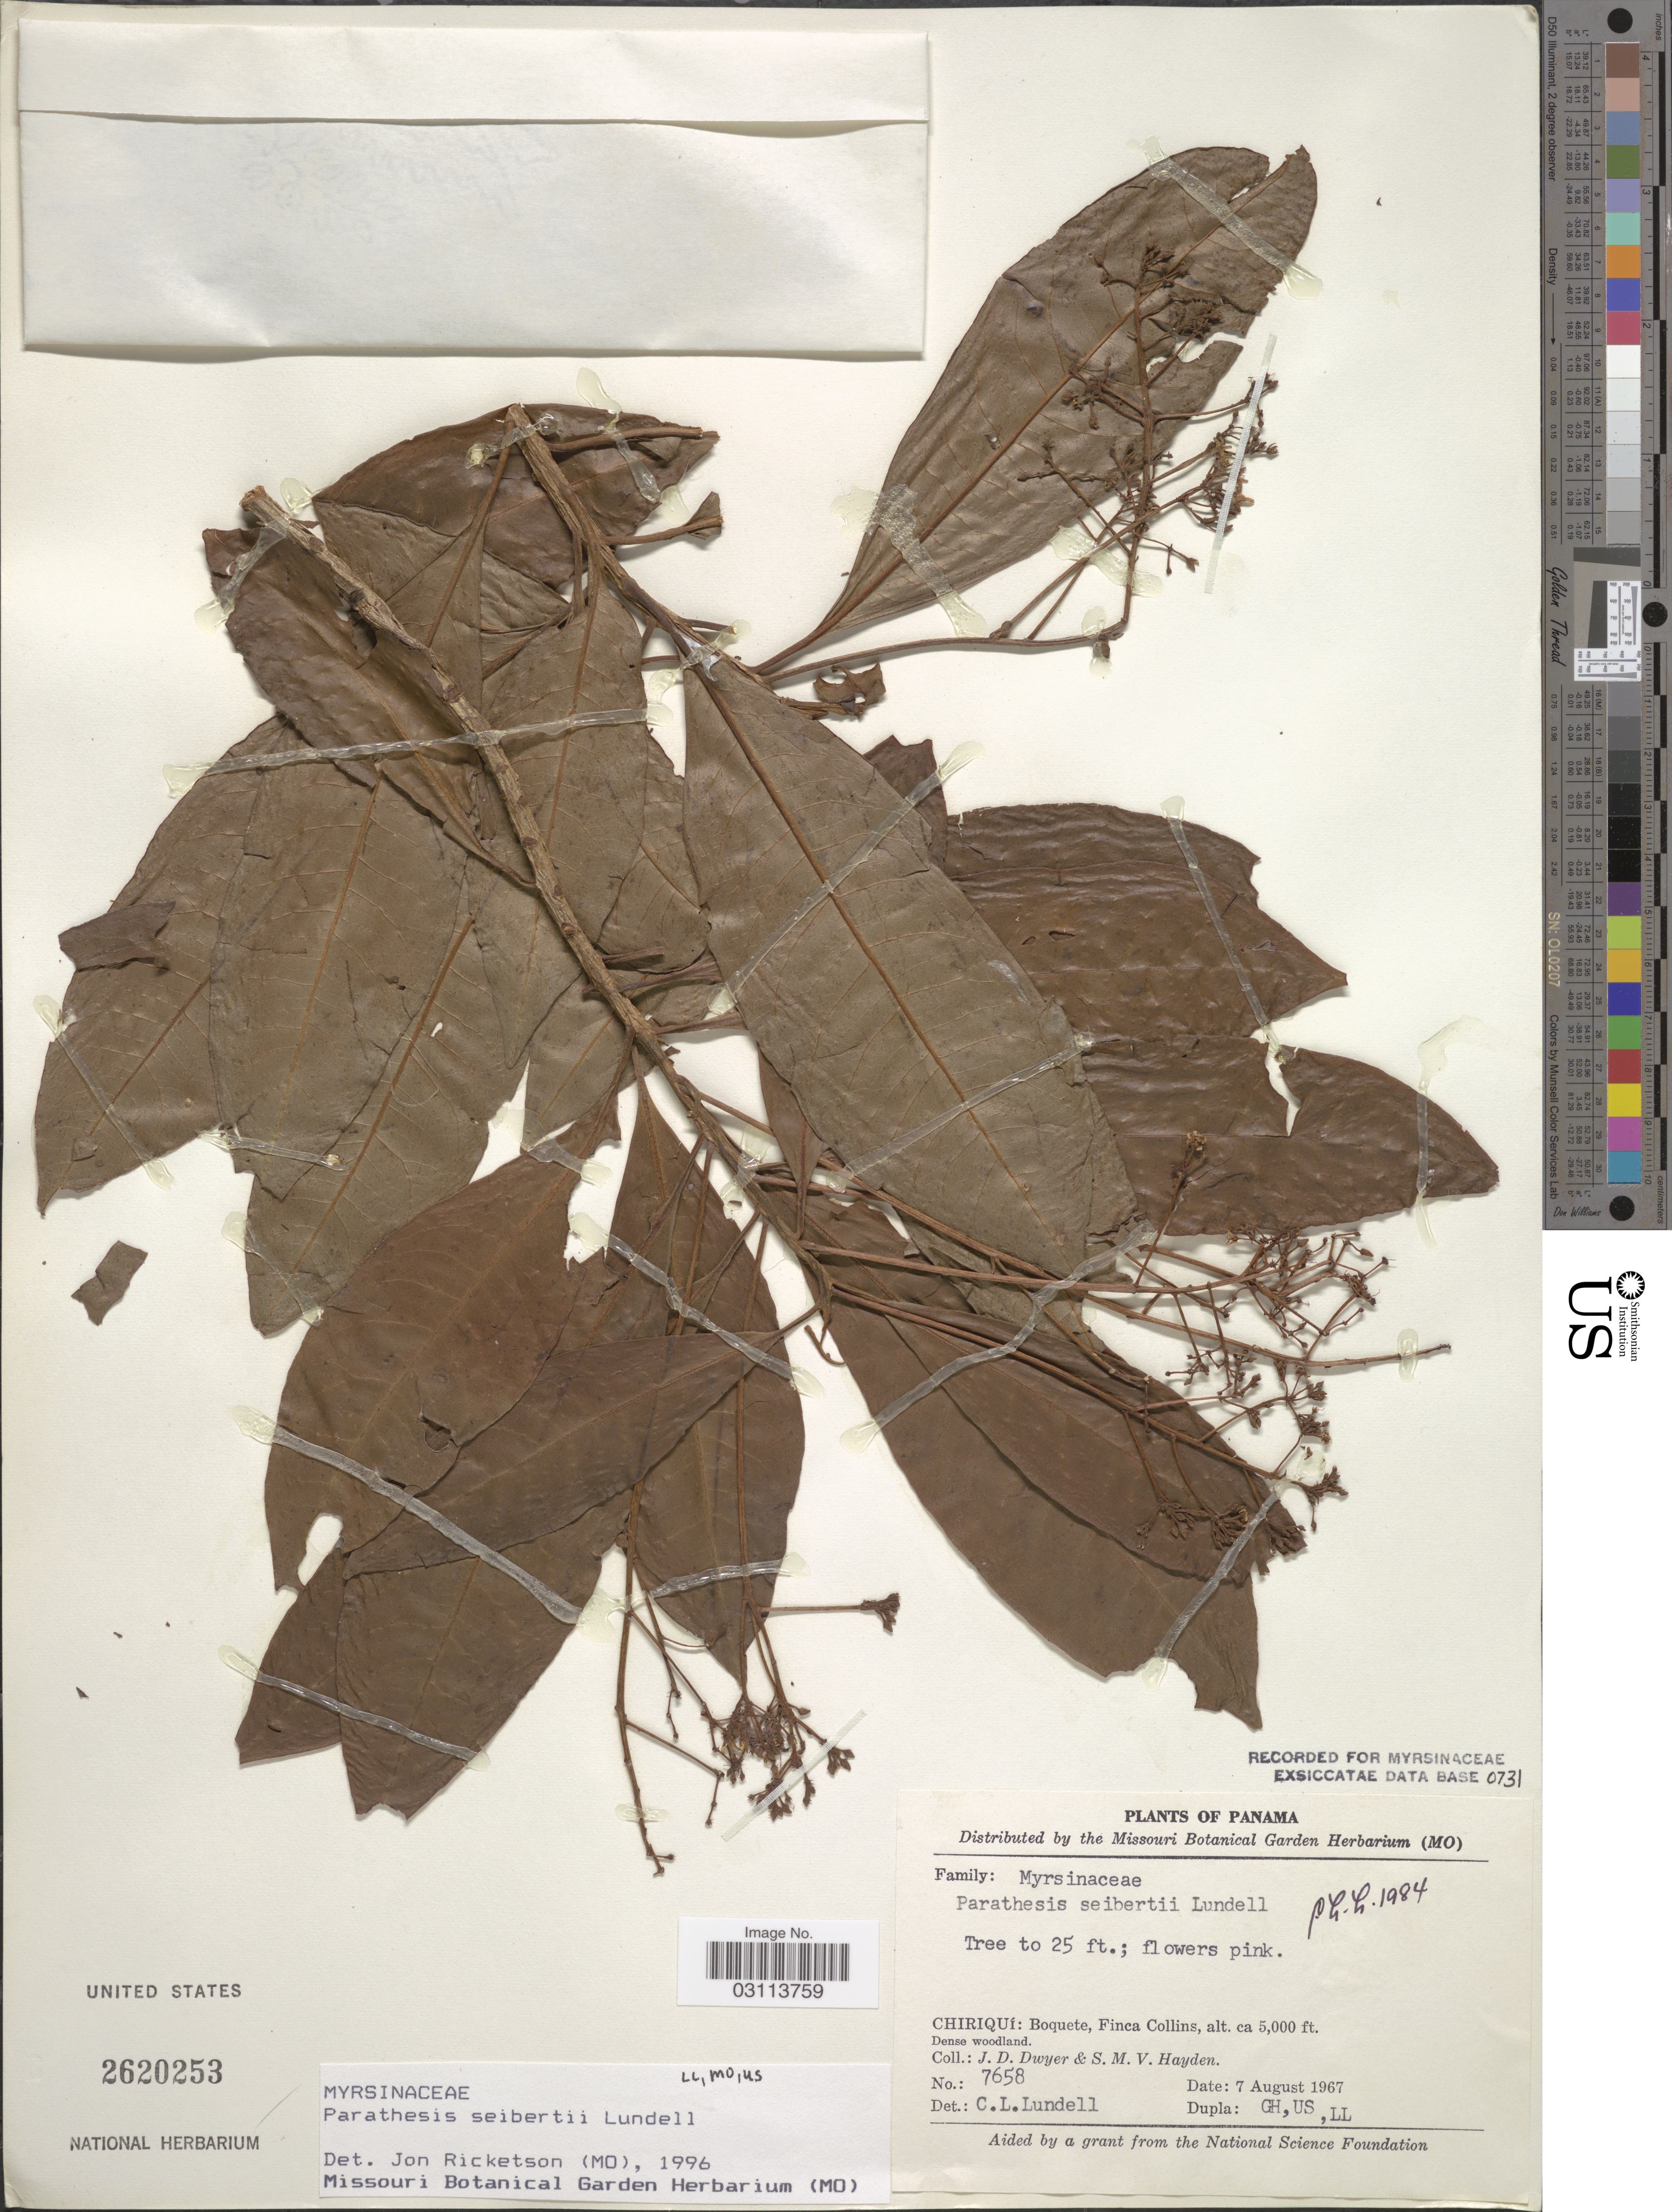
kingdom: Plantae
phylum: Tracheophyta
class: Magnoliopsida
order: Ericales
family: Primulaceae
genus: Parathesis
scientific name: Parathesis seibertii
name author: Lundell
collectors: J. D. Dwyer & S. M. Hayden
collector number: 7658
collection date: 1967-08-07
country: Panama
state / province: Chiriqui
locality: Boquete, Finca Collins.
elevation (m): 1524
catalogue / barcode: US 2620253